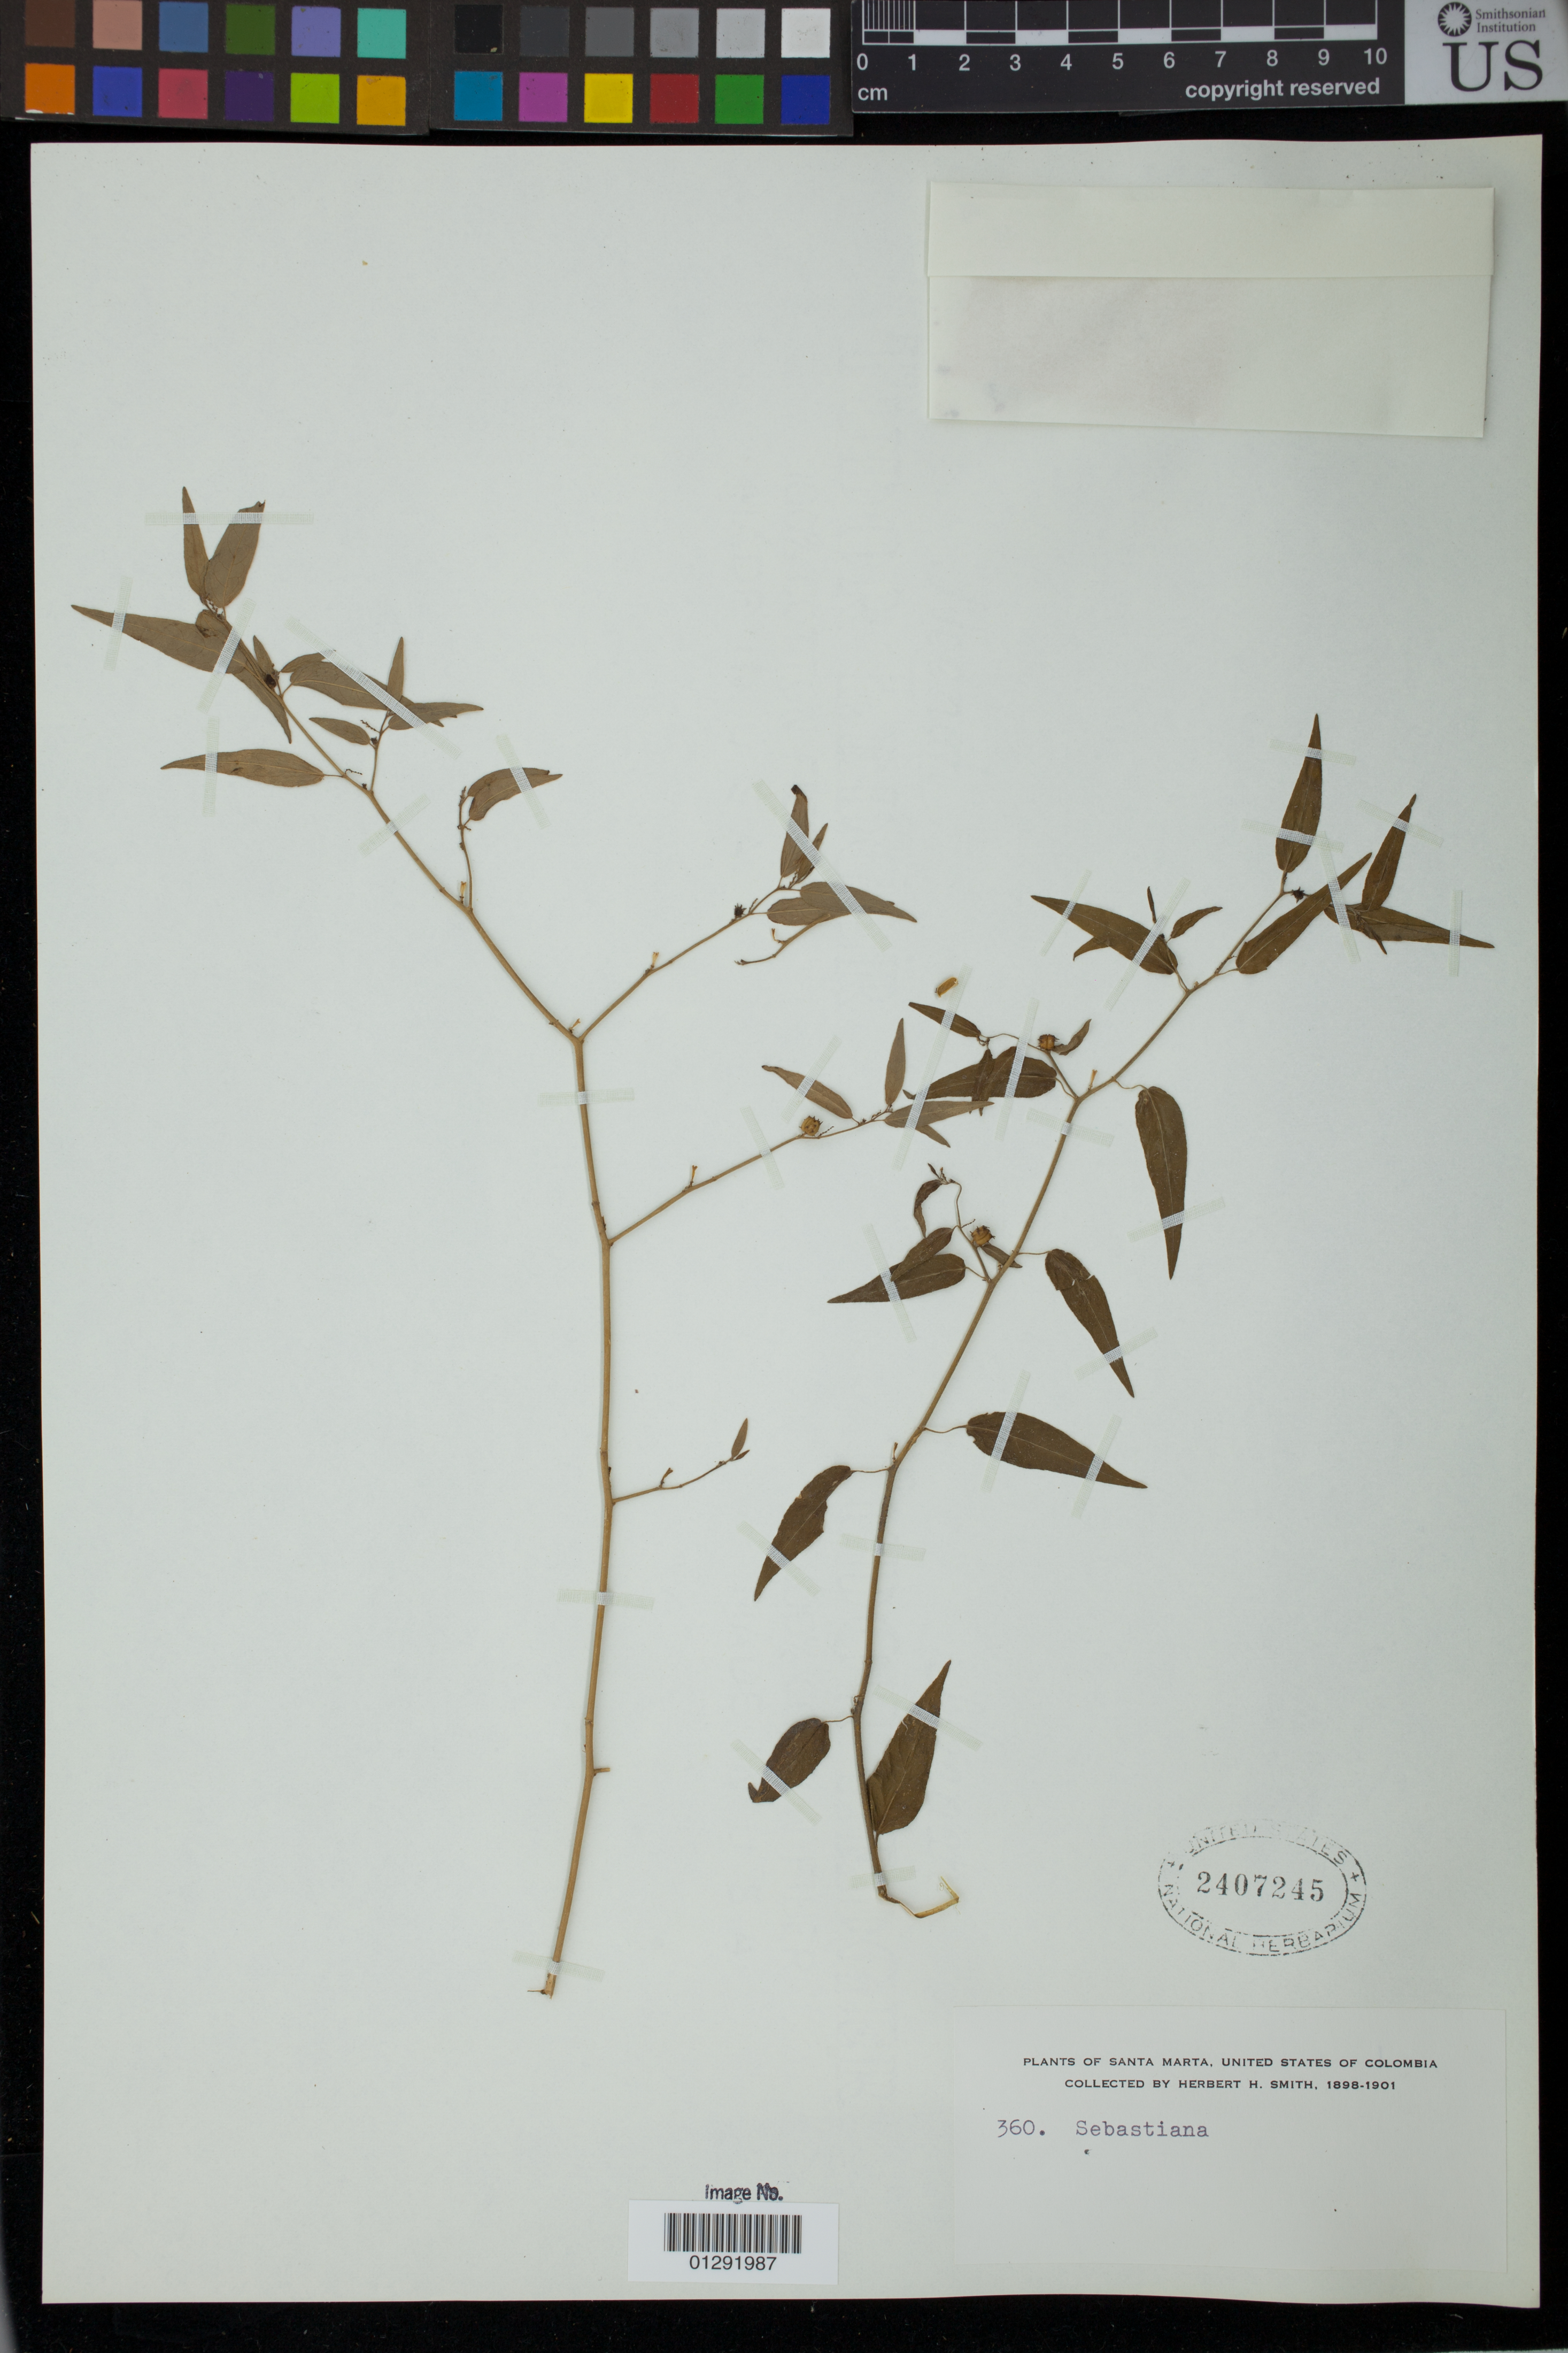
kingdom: Plantae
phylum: Tracheophyta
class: Magnoliopsida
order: Malpighiales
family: Euphorbiaceae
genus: Sebastiania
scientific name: Sebastiania sp.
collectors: Herbert H. Smith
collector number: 360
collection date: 1898/1901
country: Colombia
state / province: Magdalena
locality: Santa Marta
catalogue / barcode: US 2407245